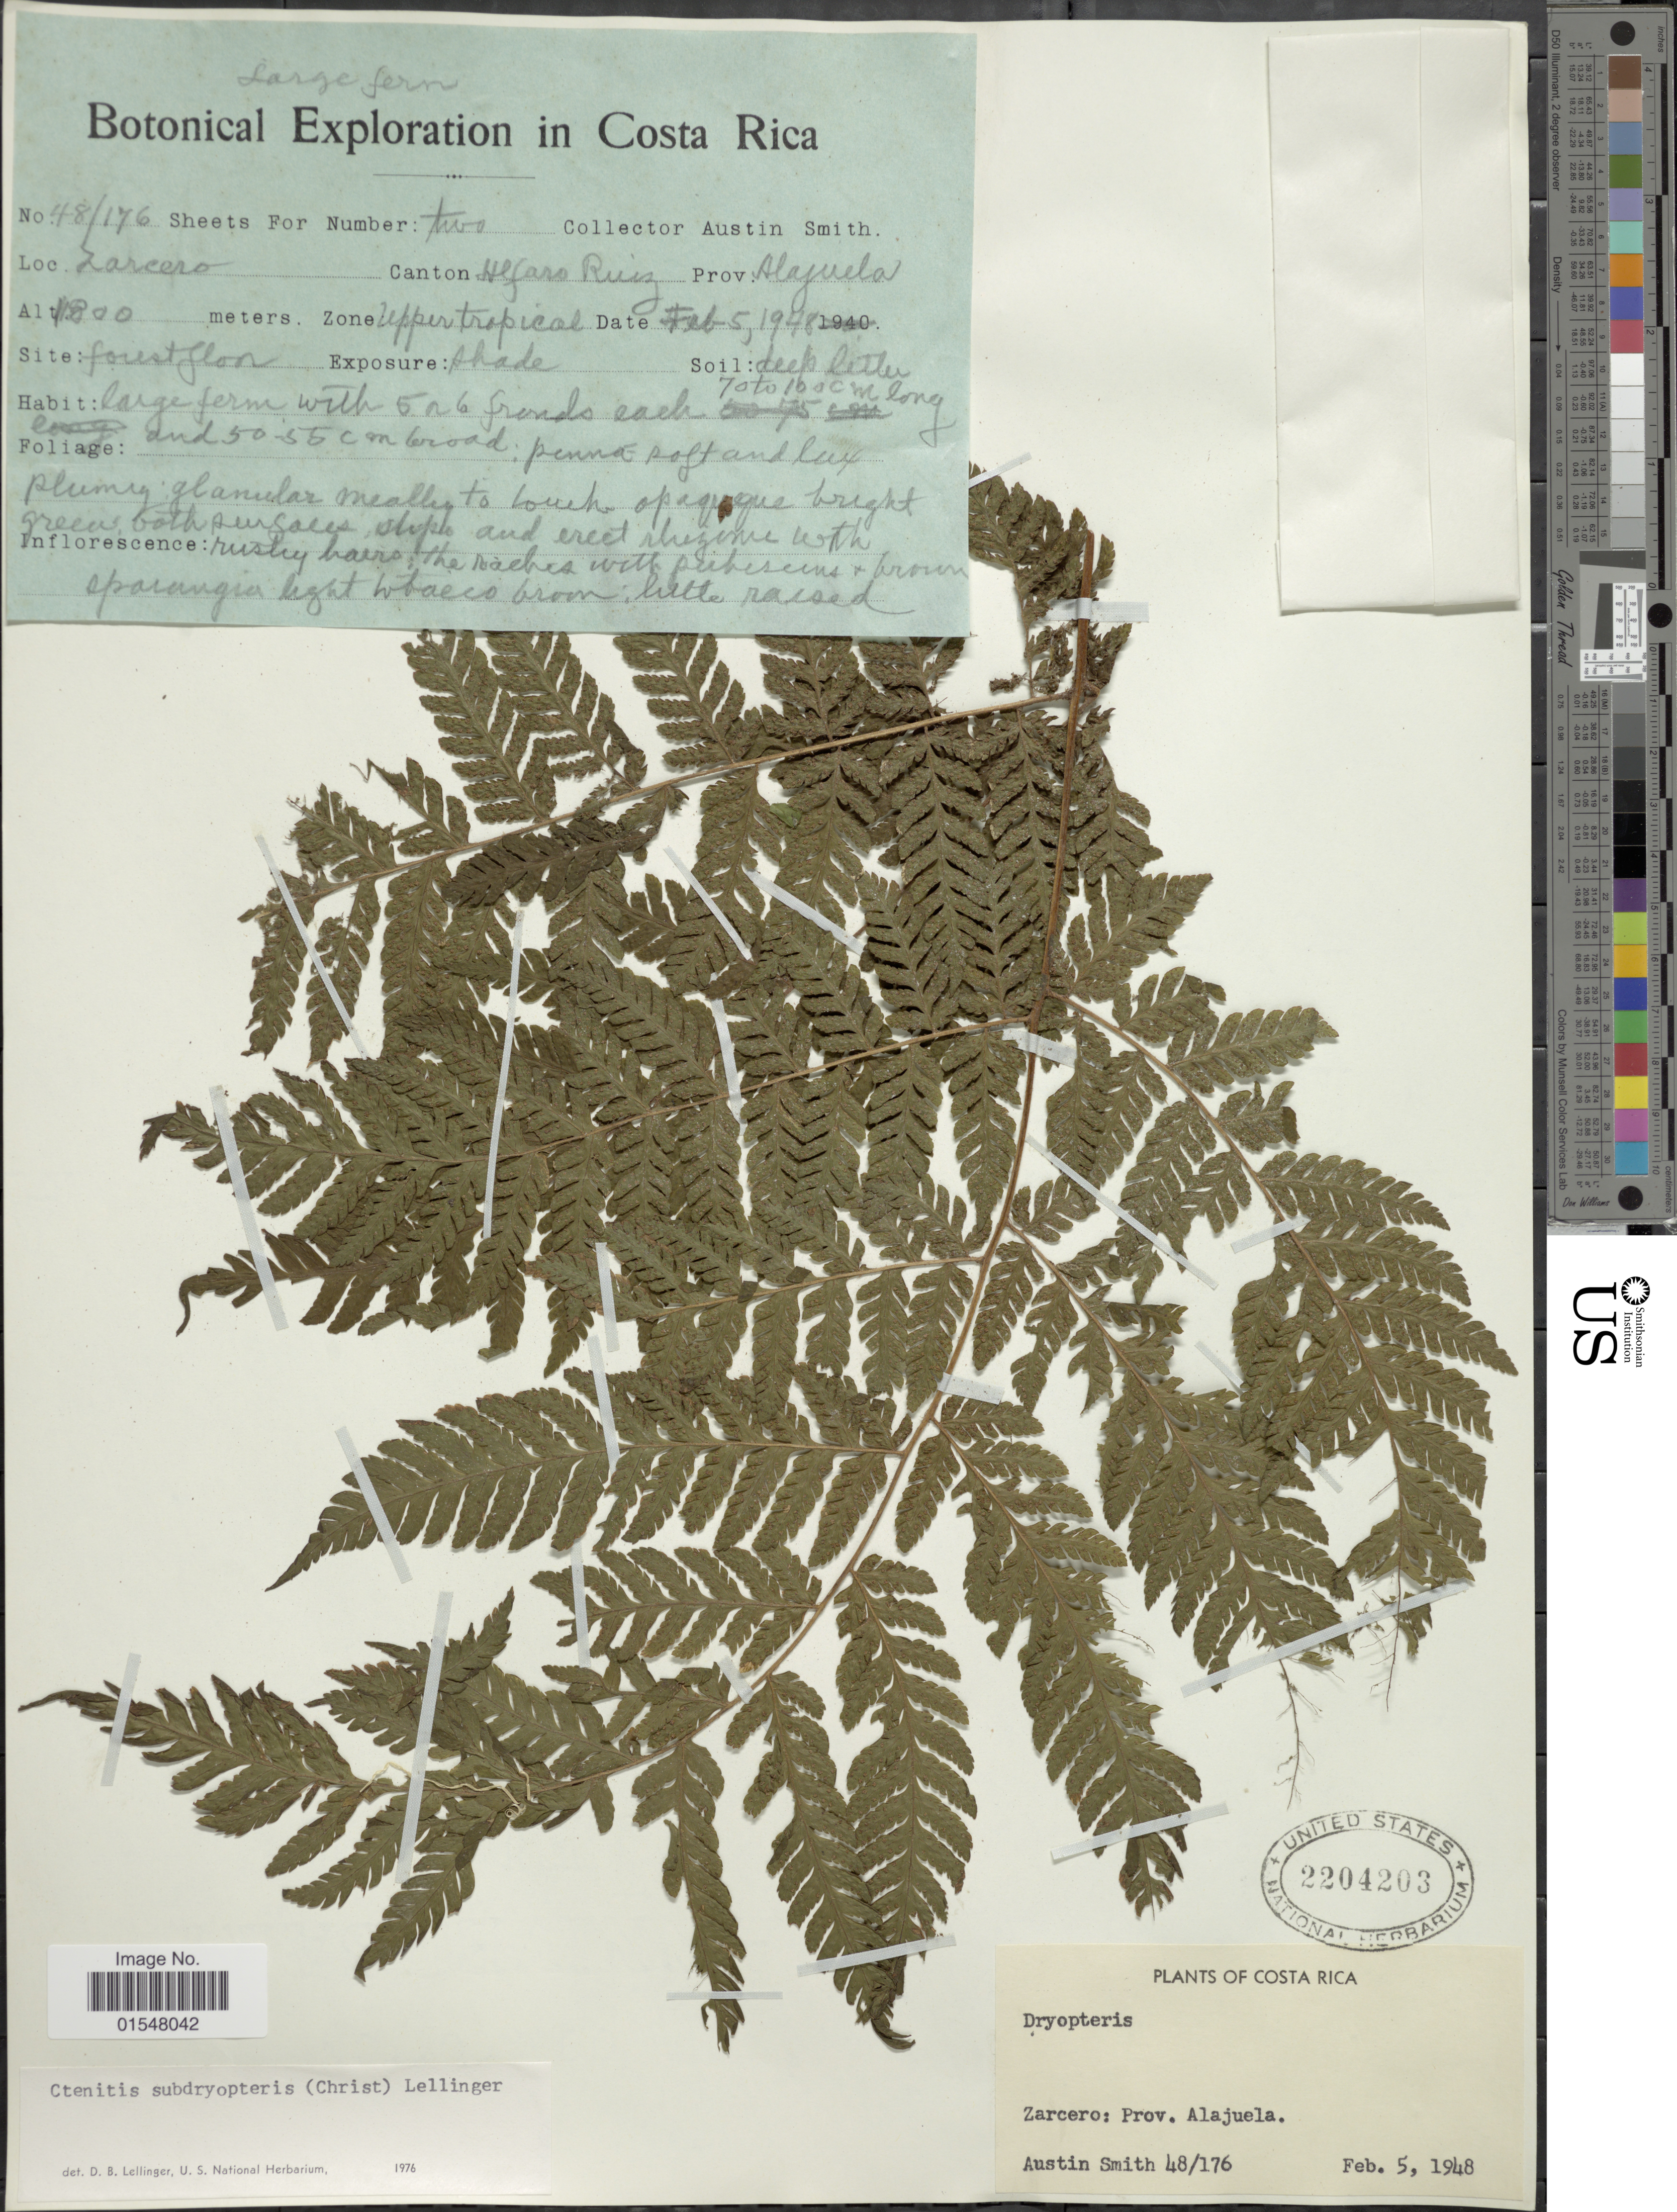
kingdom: Plantae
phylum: Tracheophyta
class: Polypodiopsida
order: Polypodiales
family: Dryopteridaceae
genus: Ctenitis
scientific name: Ctenitis subdryopteris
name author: (Christ) Lellinger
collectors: Aust P. Smith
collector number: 48/176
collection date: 1948-02-05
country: Costa Rica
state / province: Alajuela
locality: Zarcero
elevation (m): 1800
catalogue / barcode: US 2204203